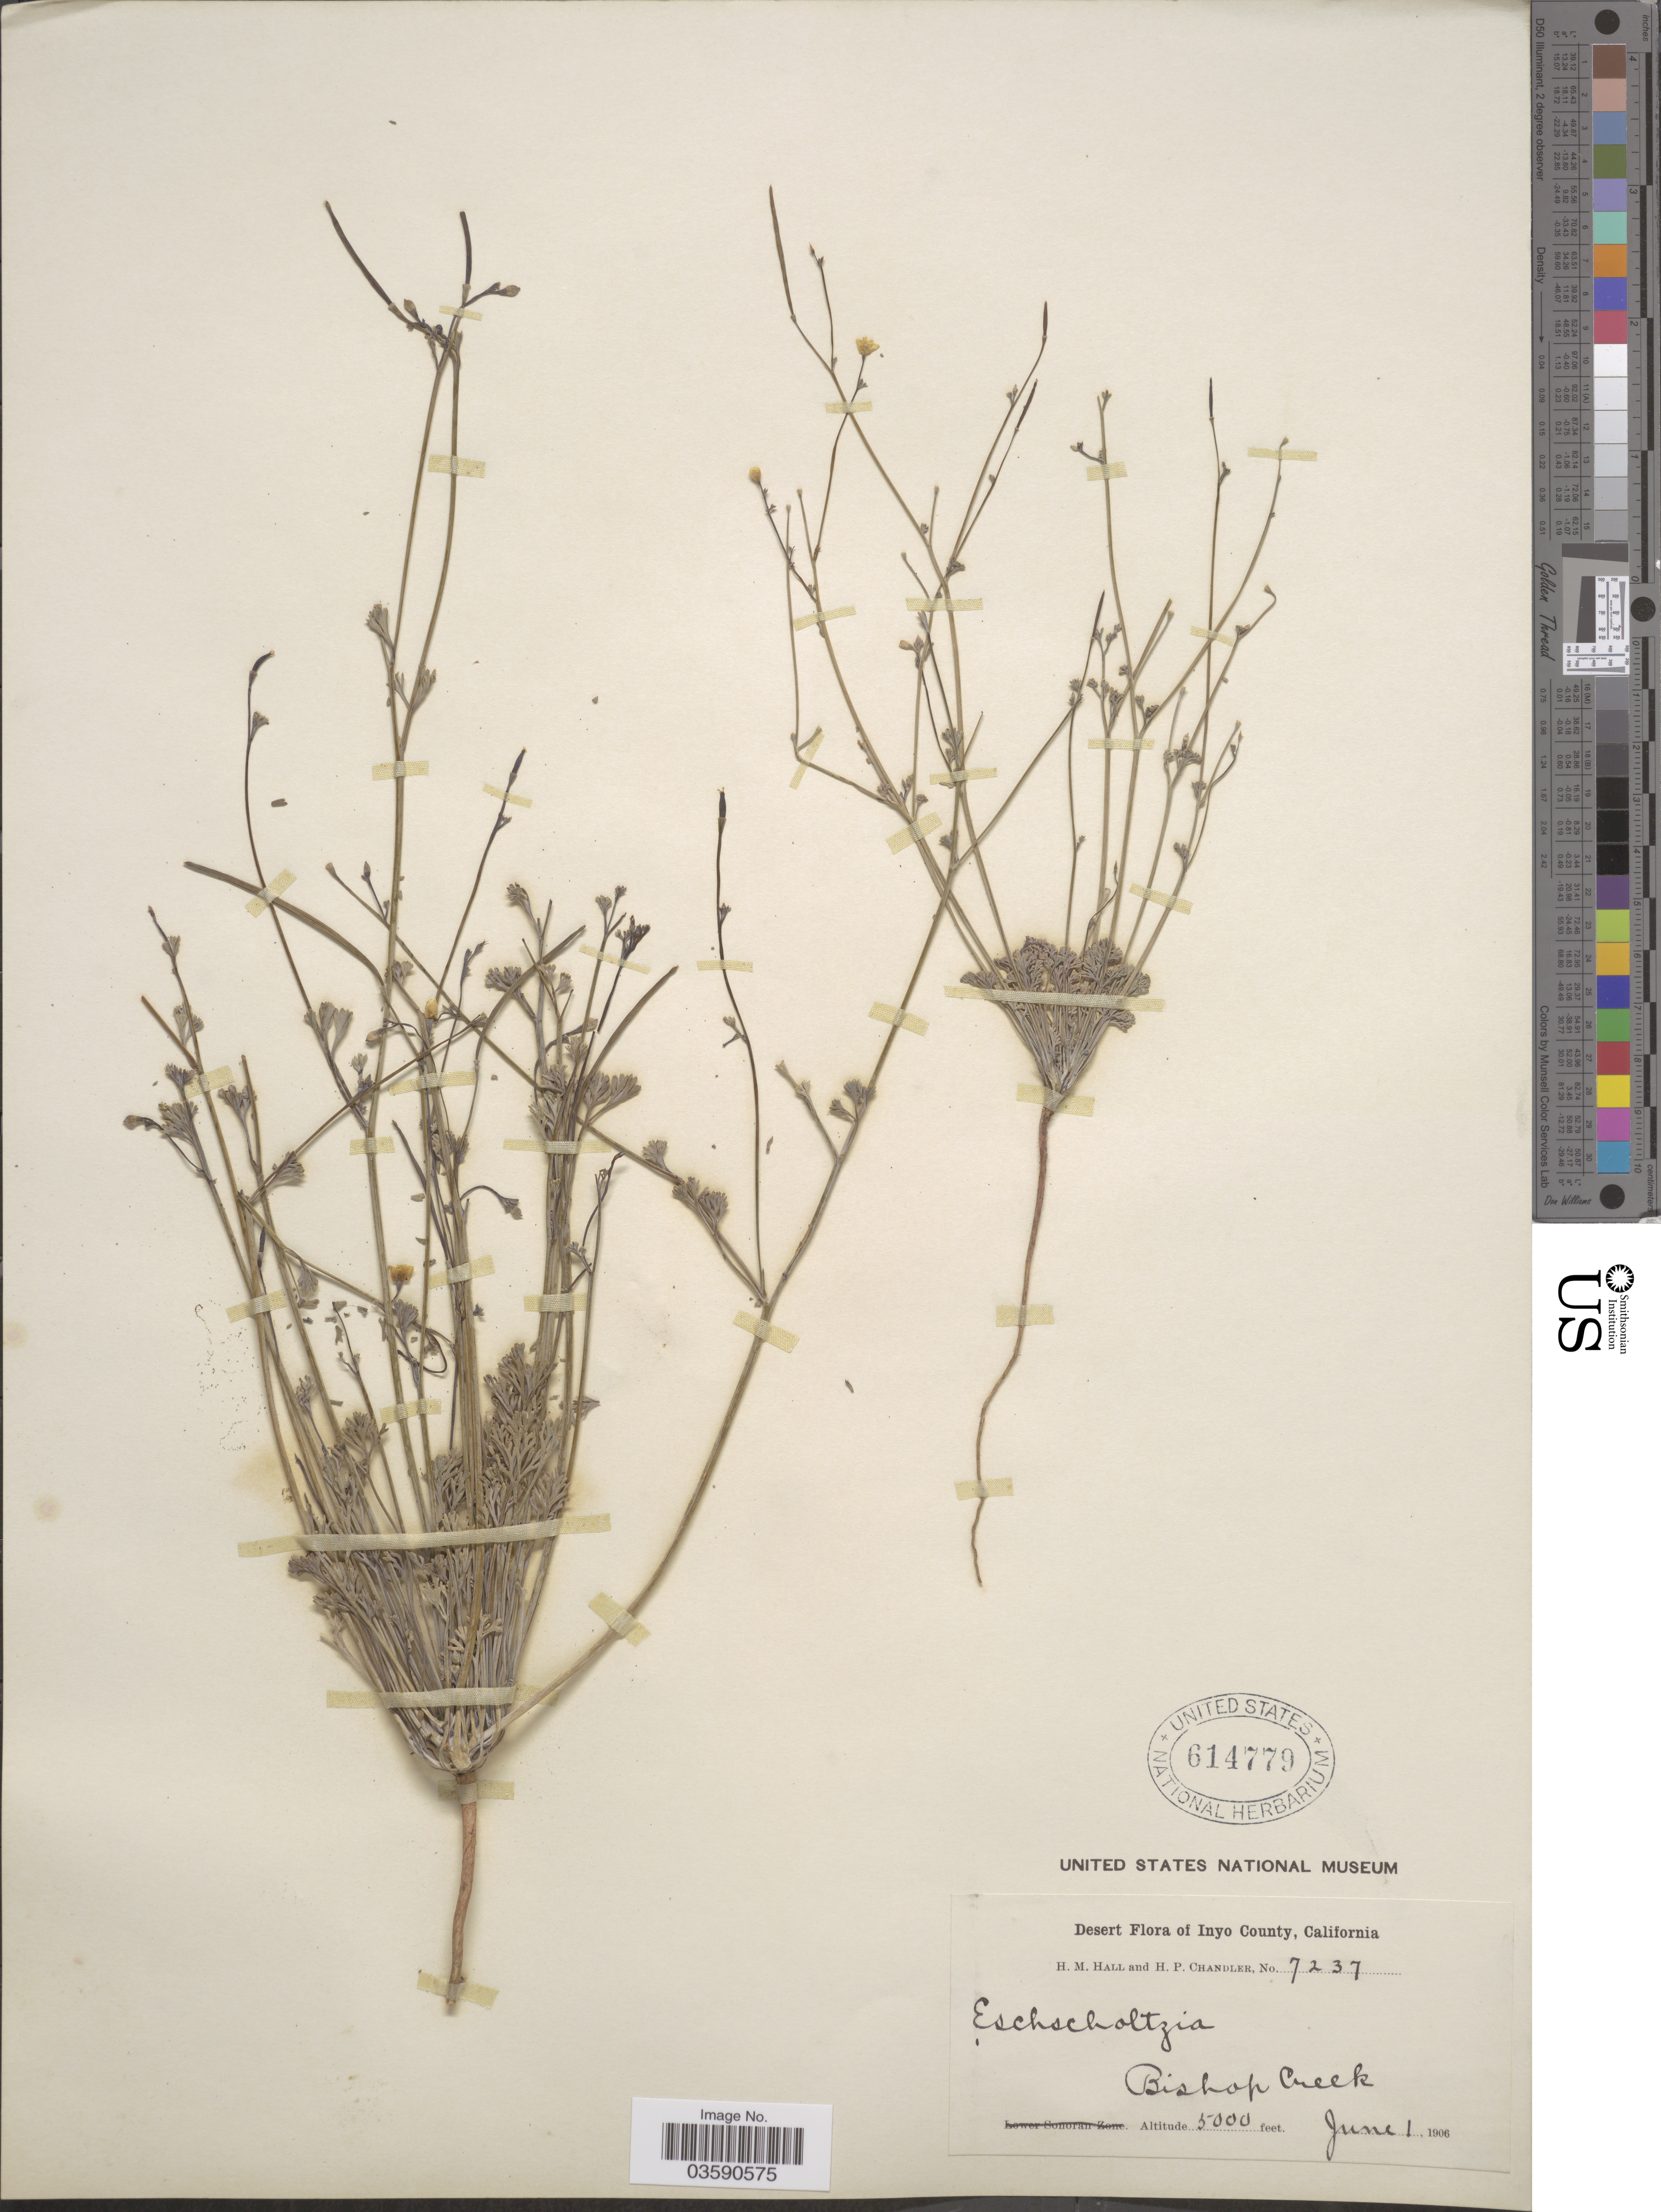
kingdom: Plantae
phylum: Tracheophyta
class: Magnoliopsida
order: Ranunculales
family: Papaveraceae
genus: Eschscholzia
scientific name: Eschscholzia minutiflora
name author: S. Watson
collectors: H. M. Hall & H. Chandler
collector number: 7237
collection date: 1906-06-01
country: United States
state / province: California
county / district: Inyo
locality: Desert of Inyo County. Bishop Creek.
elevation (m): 1524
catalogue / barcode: US 614779